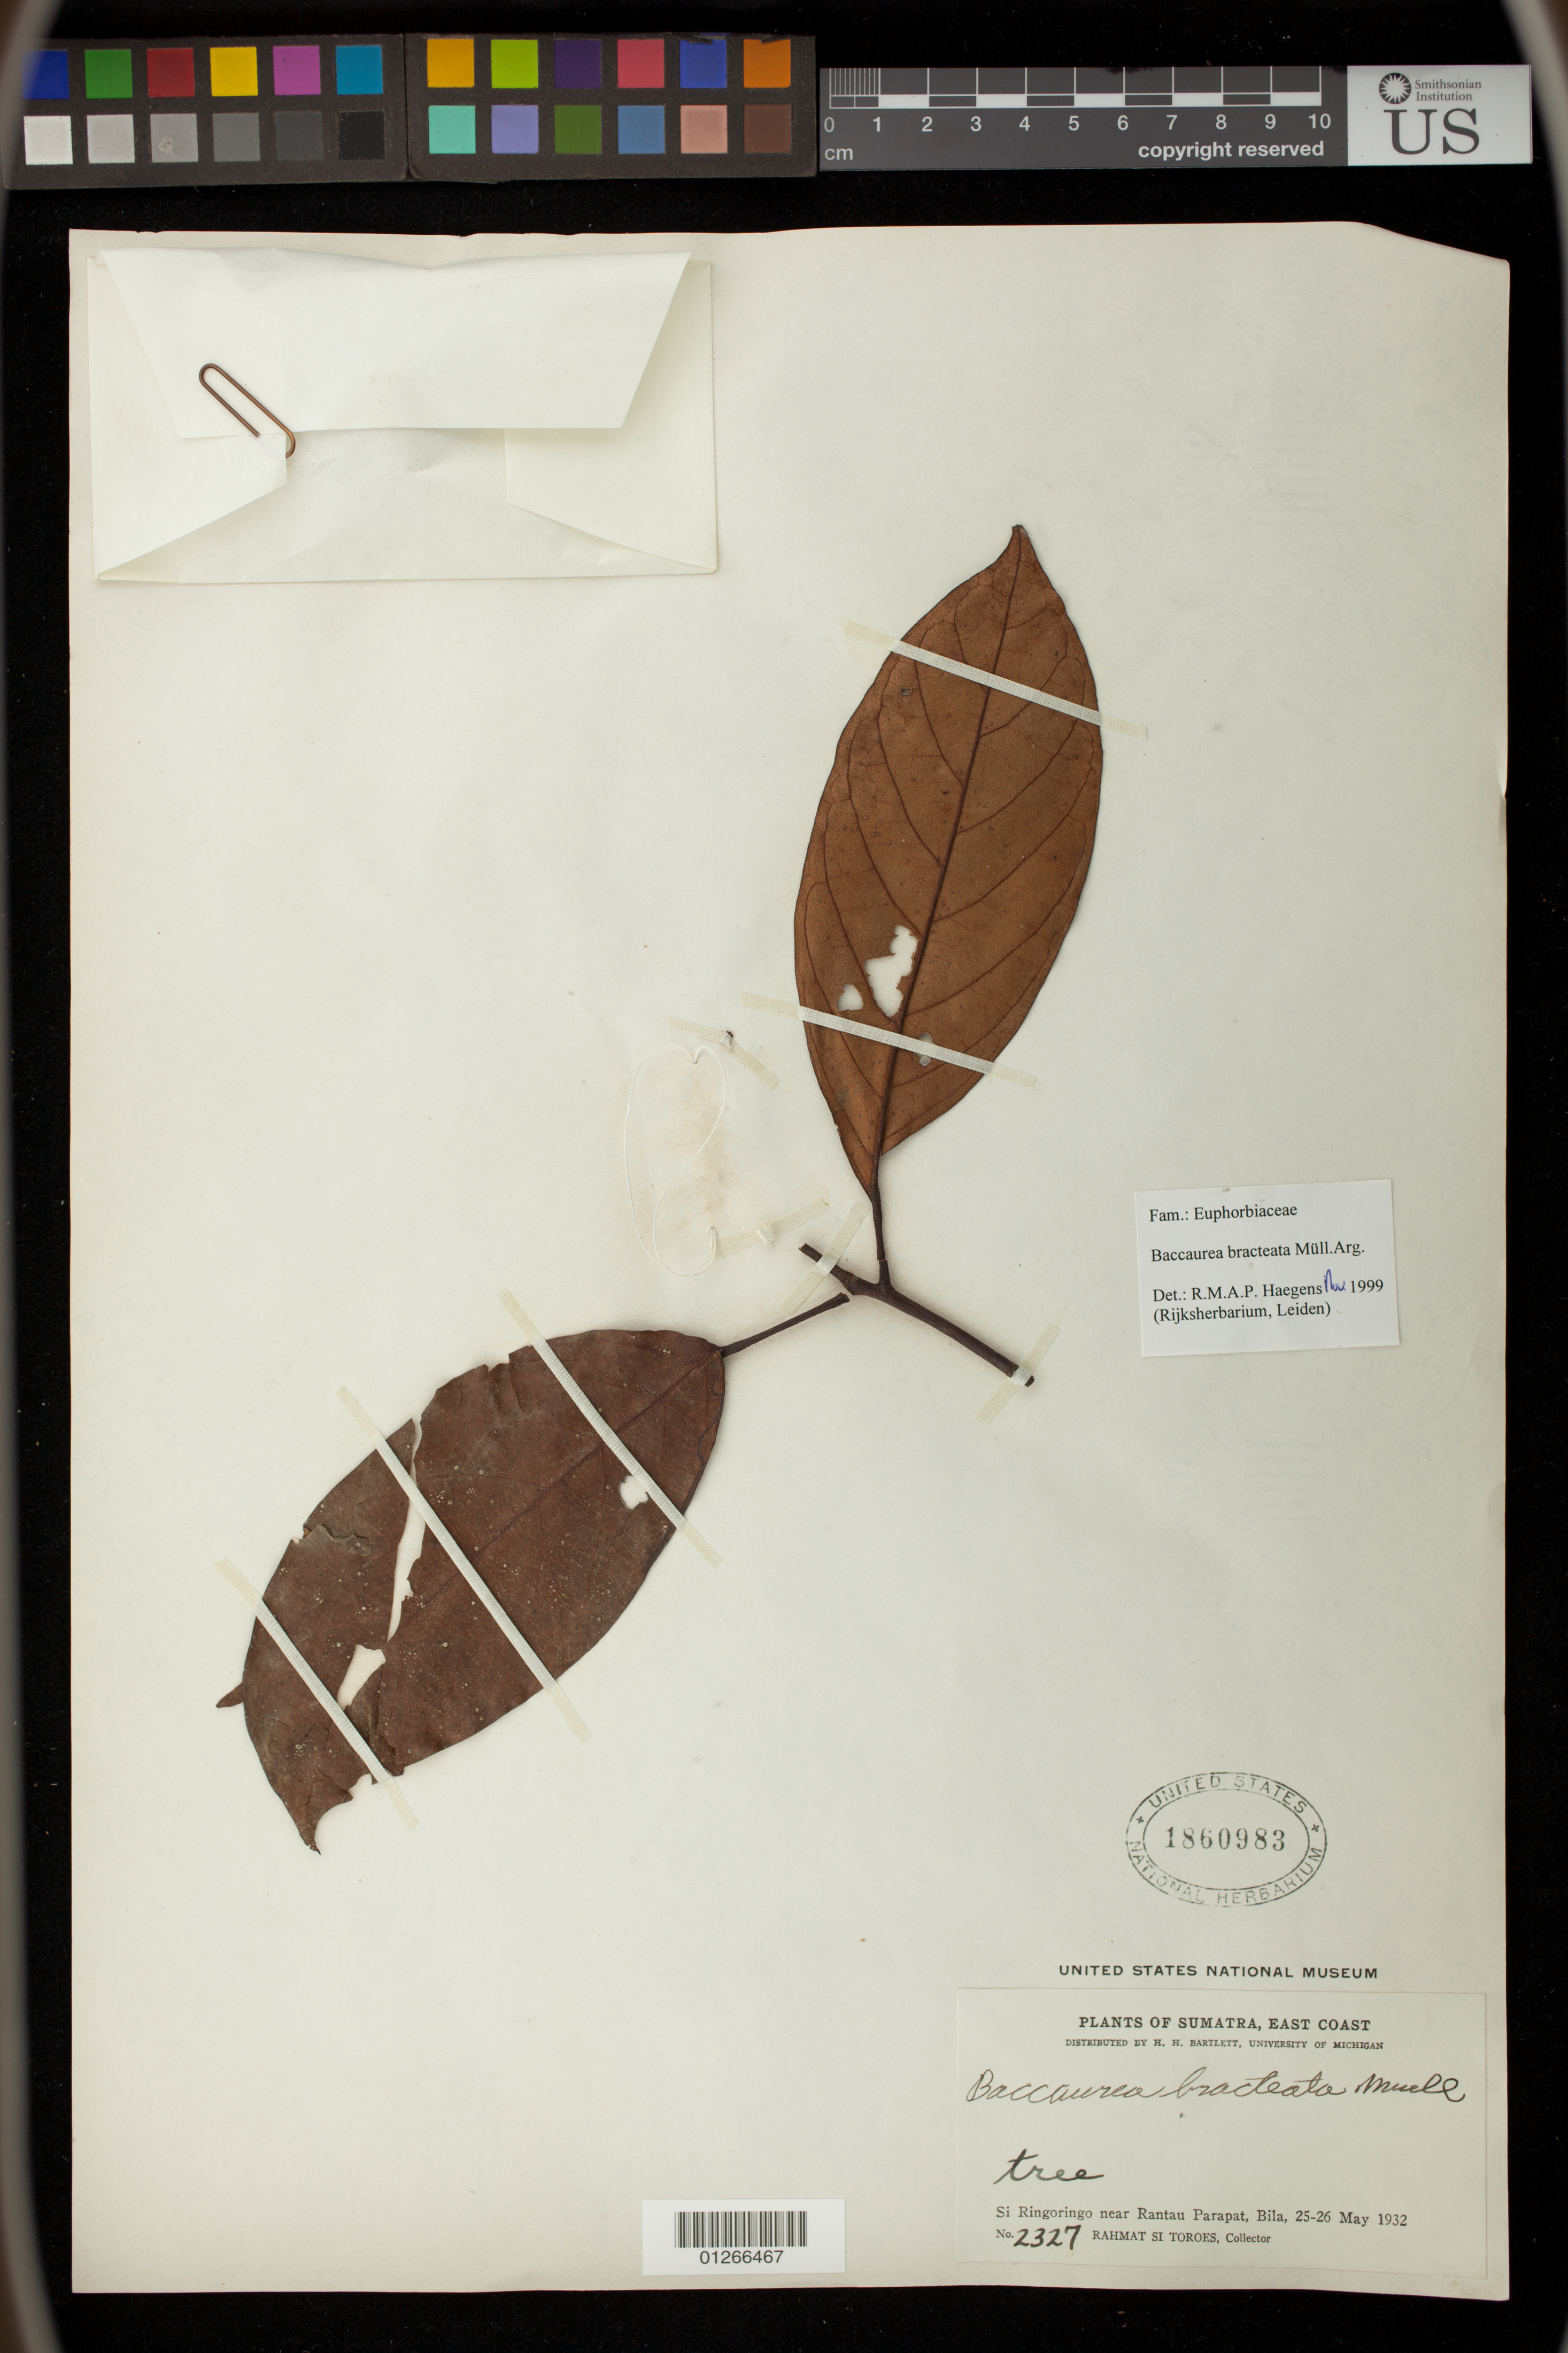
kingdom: Plantae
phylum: Tracheophyta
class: Magnoliopsida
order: Malpighiales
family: Phyllanthaceae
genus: Baccaurea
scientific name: Baccaurea bracteata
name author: Müll. Arg.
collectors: Rahmat Si Boeea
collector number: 2327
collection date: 1932-05-25/1932-05-26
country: Indonesia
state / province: Sumatra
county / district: Sumatera Utara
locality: Sumatra, East Coast. Si Ringoringo [Siringoringo] near Rantau Parapat, Bila.